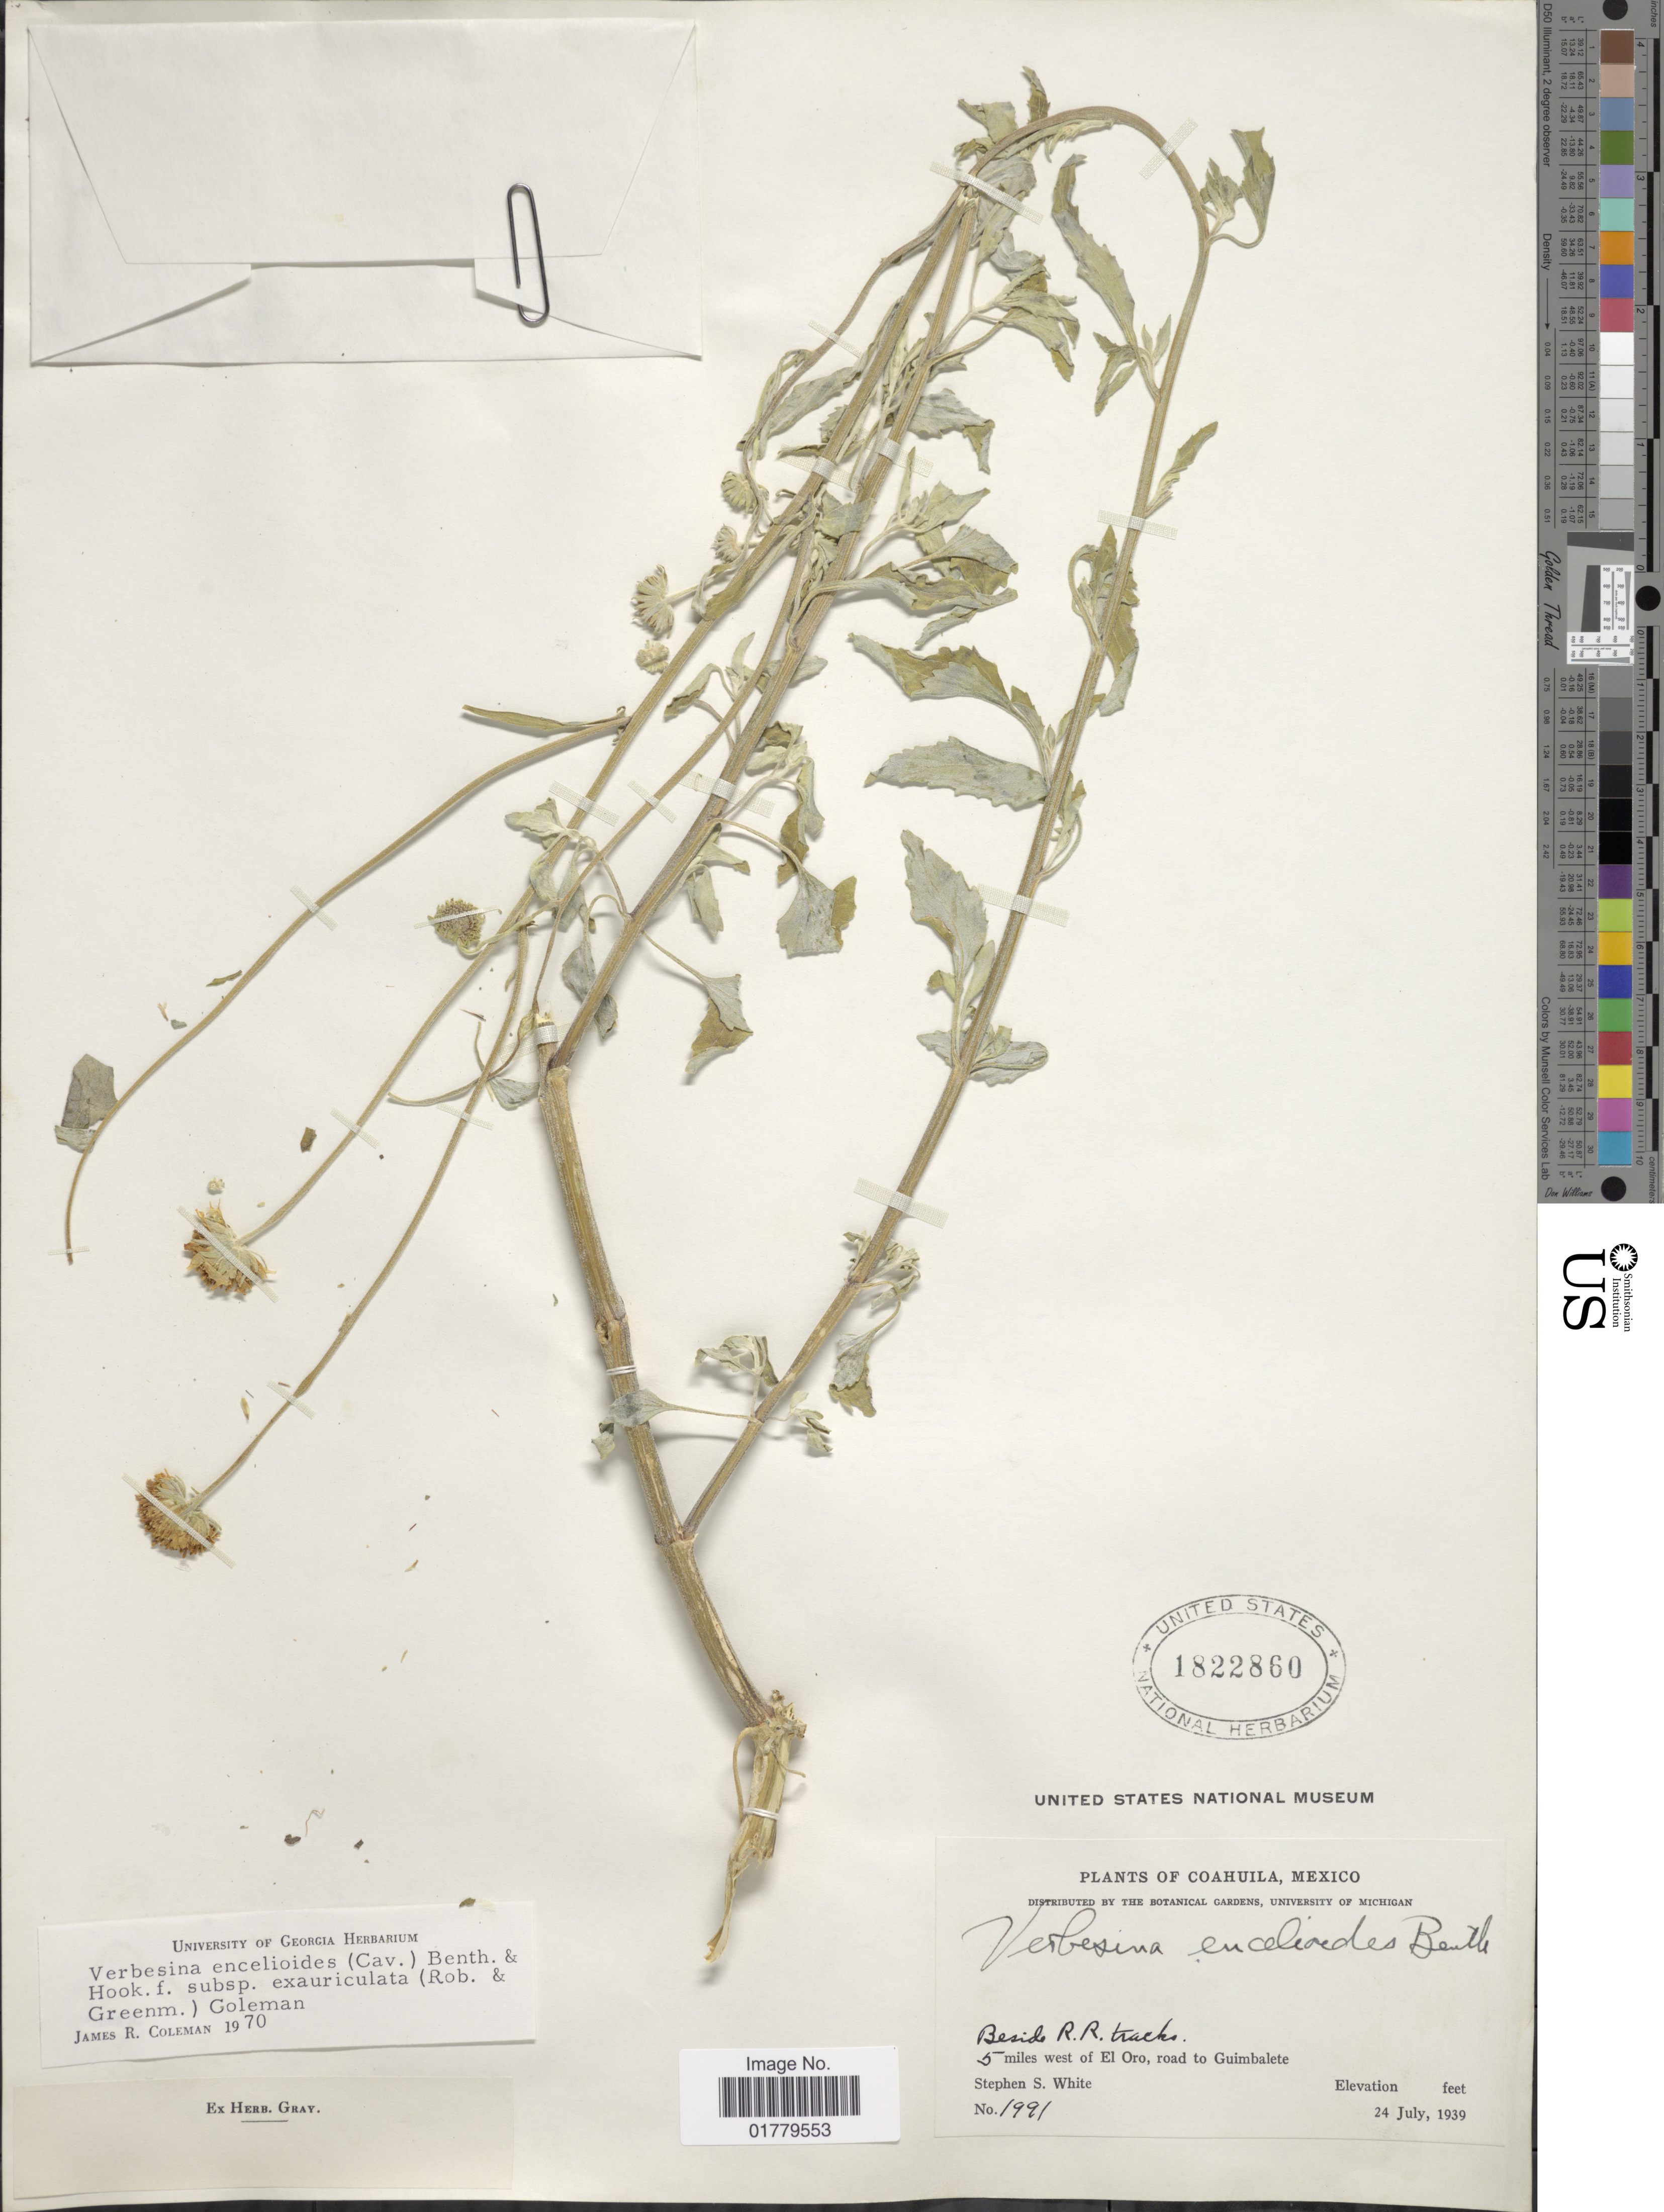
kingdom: Plantae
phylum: Tracheophyta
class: Magnoliopsida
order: Asterales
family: Asteraceae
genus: Verbesina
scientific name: Verbesina encelioides var. cana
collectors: S. S. White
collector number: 1991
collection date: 1939-07-24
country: Mexico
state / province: Coahuila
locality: Beside R.R. tracks. 5 miles west of El Oro, road to Guimbalete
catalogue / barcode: US 1822860